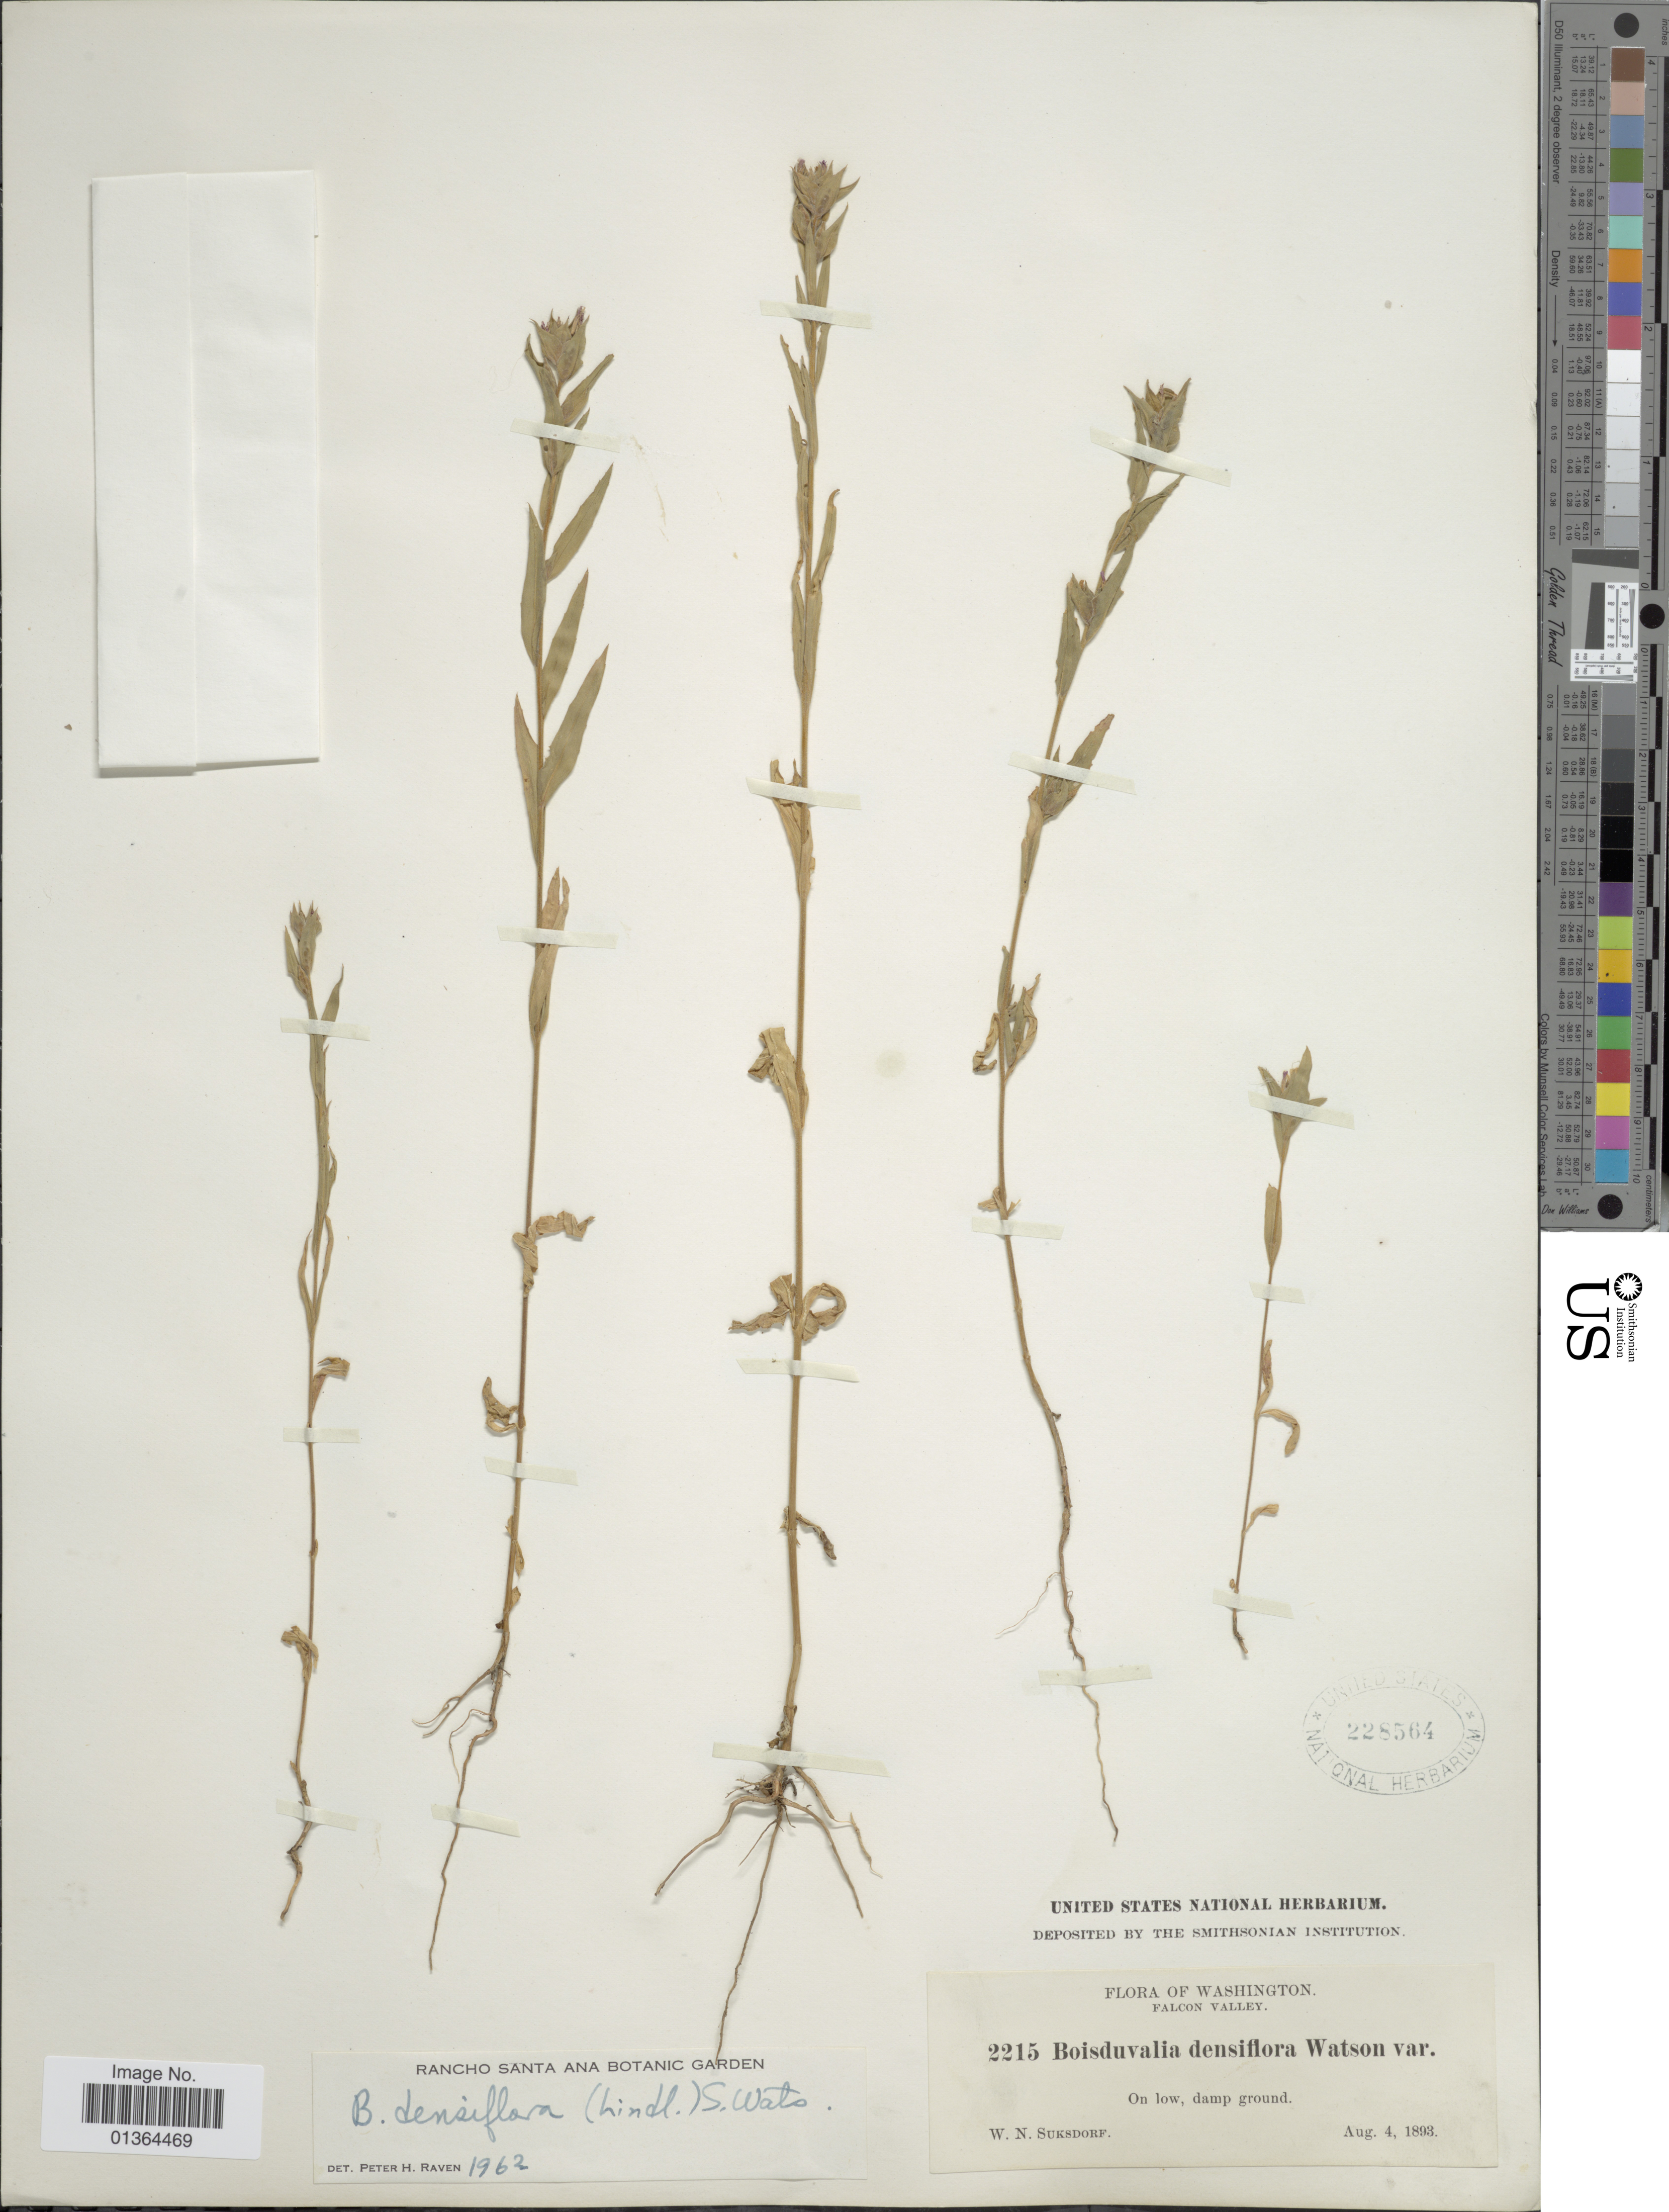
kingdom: Plantae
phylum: Tracheophyta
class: Magnoliopsida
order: Myrtales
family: Onagraceae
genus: Epilobium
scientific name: Epilobium densiflorum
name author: (Lindl.) Hoch & P.H. Raven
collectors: W. N. Suksdorf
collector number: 2215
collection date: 1893-08-04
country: United States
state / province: Washington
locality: Falcon Valley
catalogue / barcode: US 228564